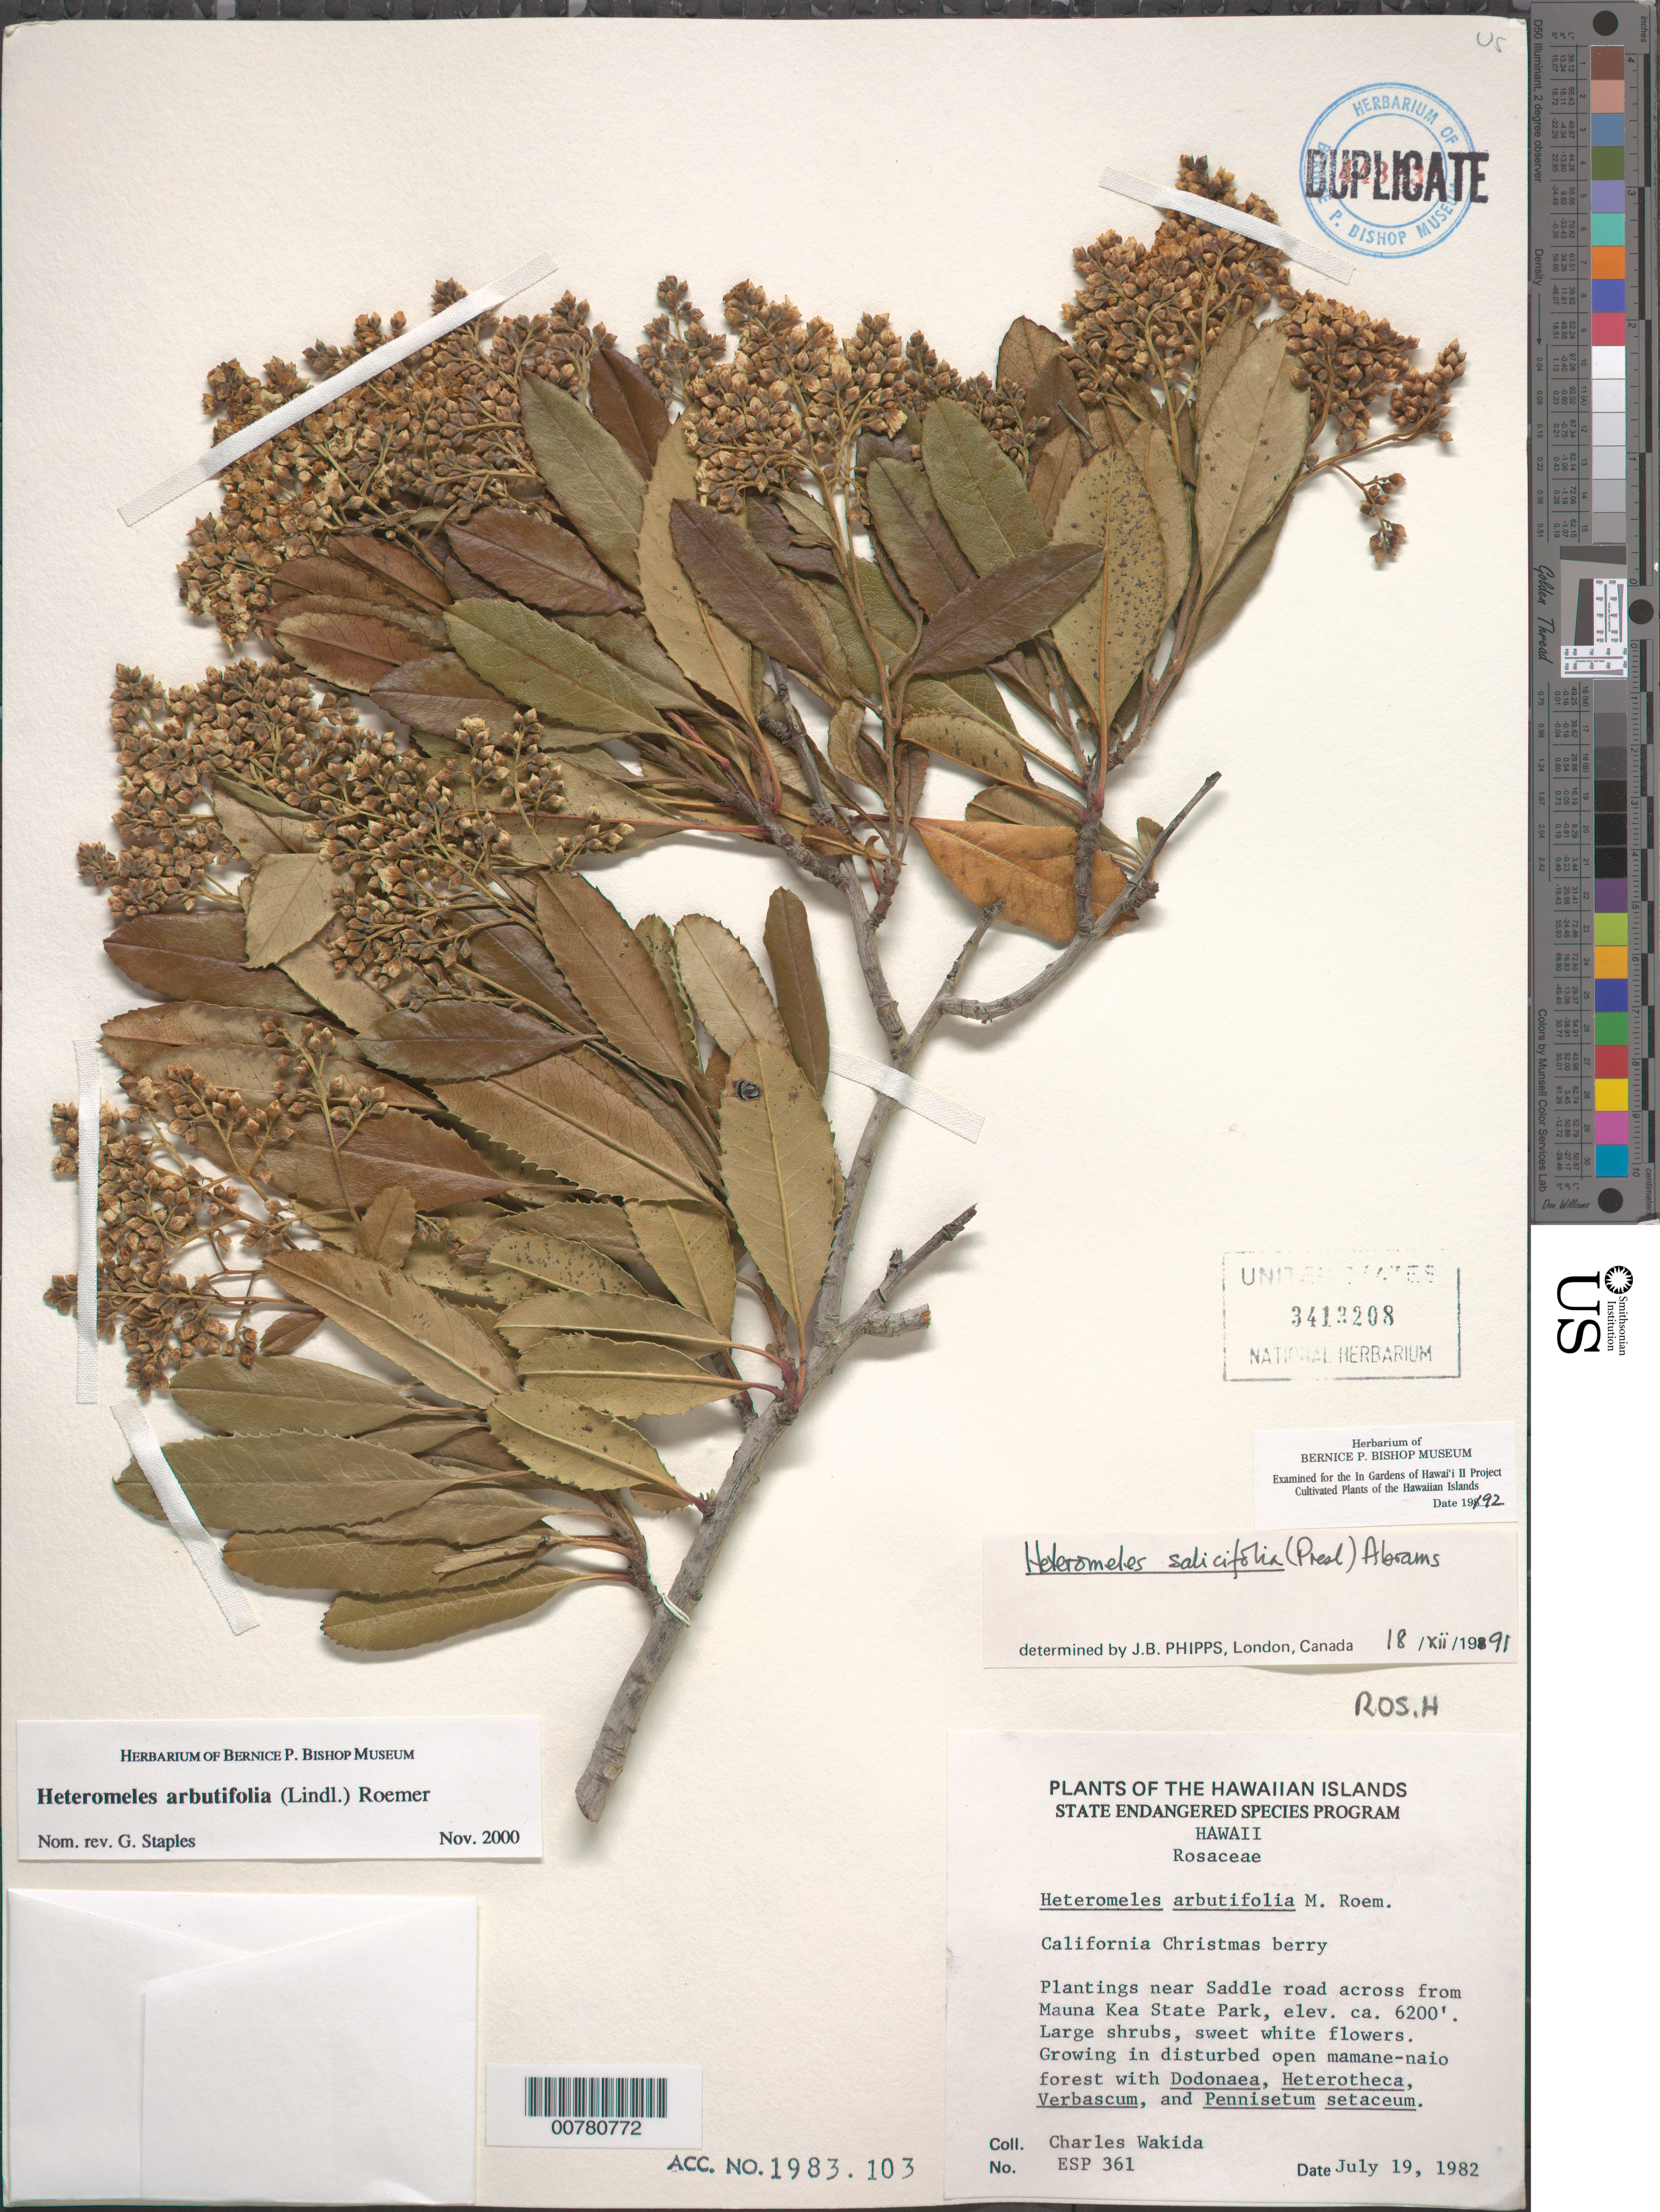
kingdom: Plantae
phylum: Tracheophyta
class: Magnoliopsida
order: Rosales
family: Rosaceae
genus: Heteromeles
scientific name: Heteromeles arbutifolia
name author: (Lindl.) Roemer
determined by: Staples, G. W.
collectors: C. Wakida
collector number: ESP 361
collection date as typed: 19 Jul 1982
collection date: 1982-07-19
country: United States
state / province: Hawaii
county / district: Hawaii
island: Hawaii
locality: near Saddle road across from Mauna Kea State Park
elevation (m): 1889.8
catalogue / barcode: US 3413208